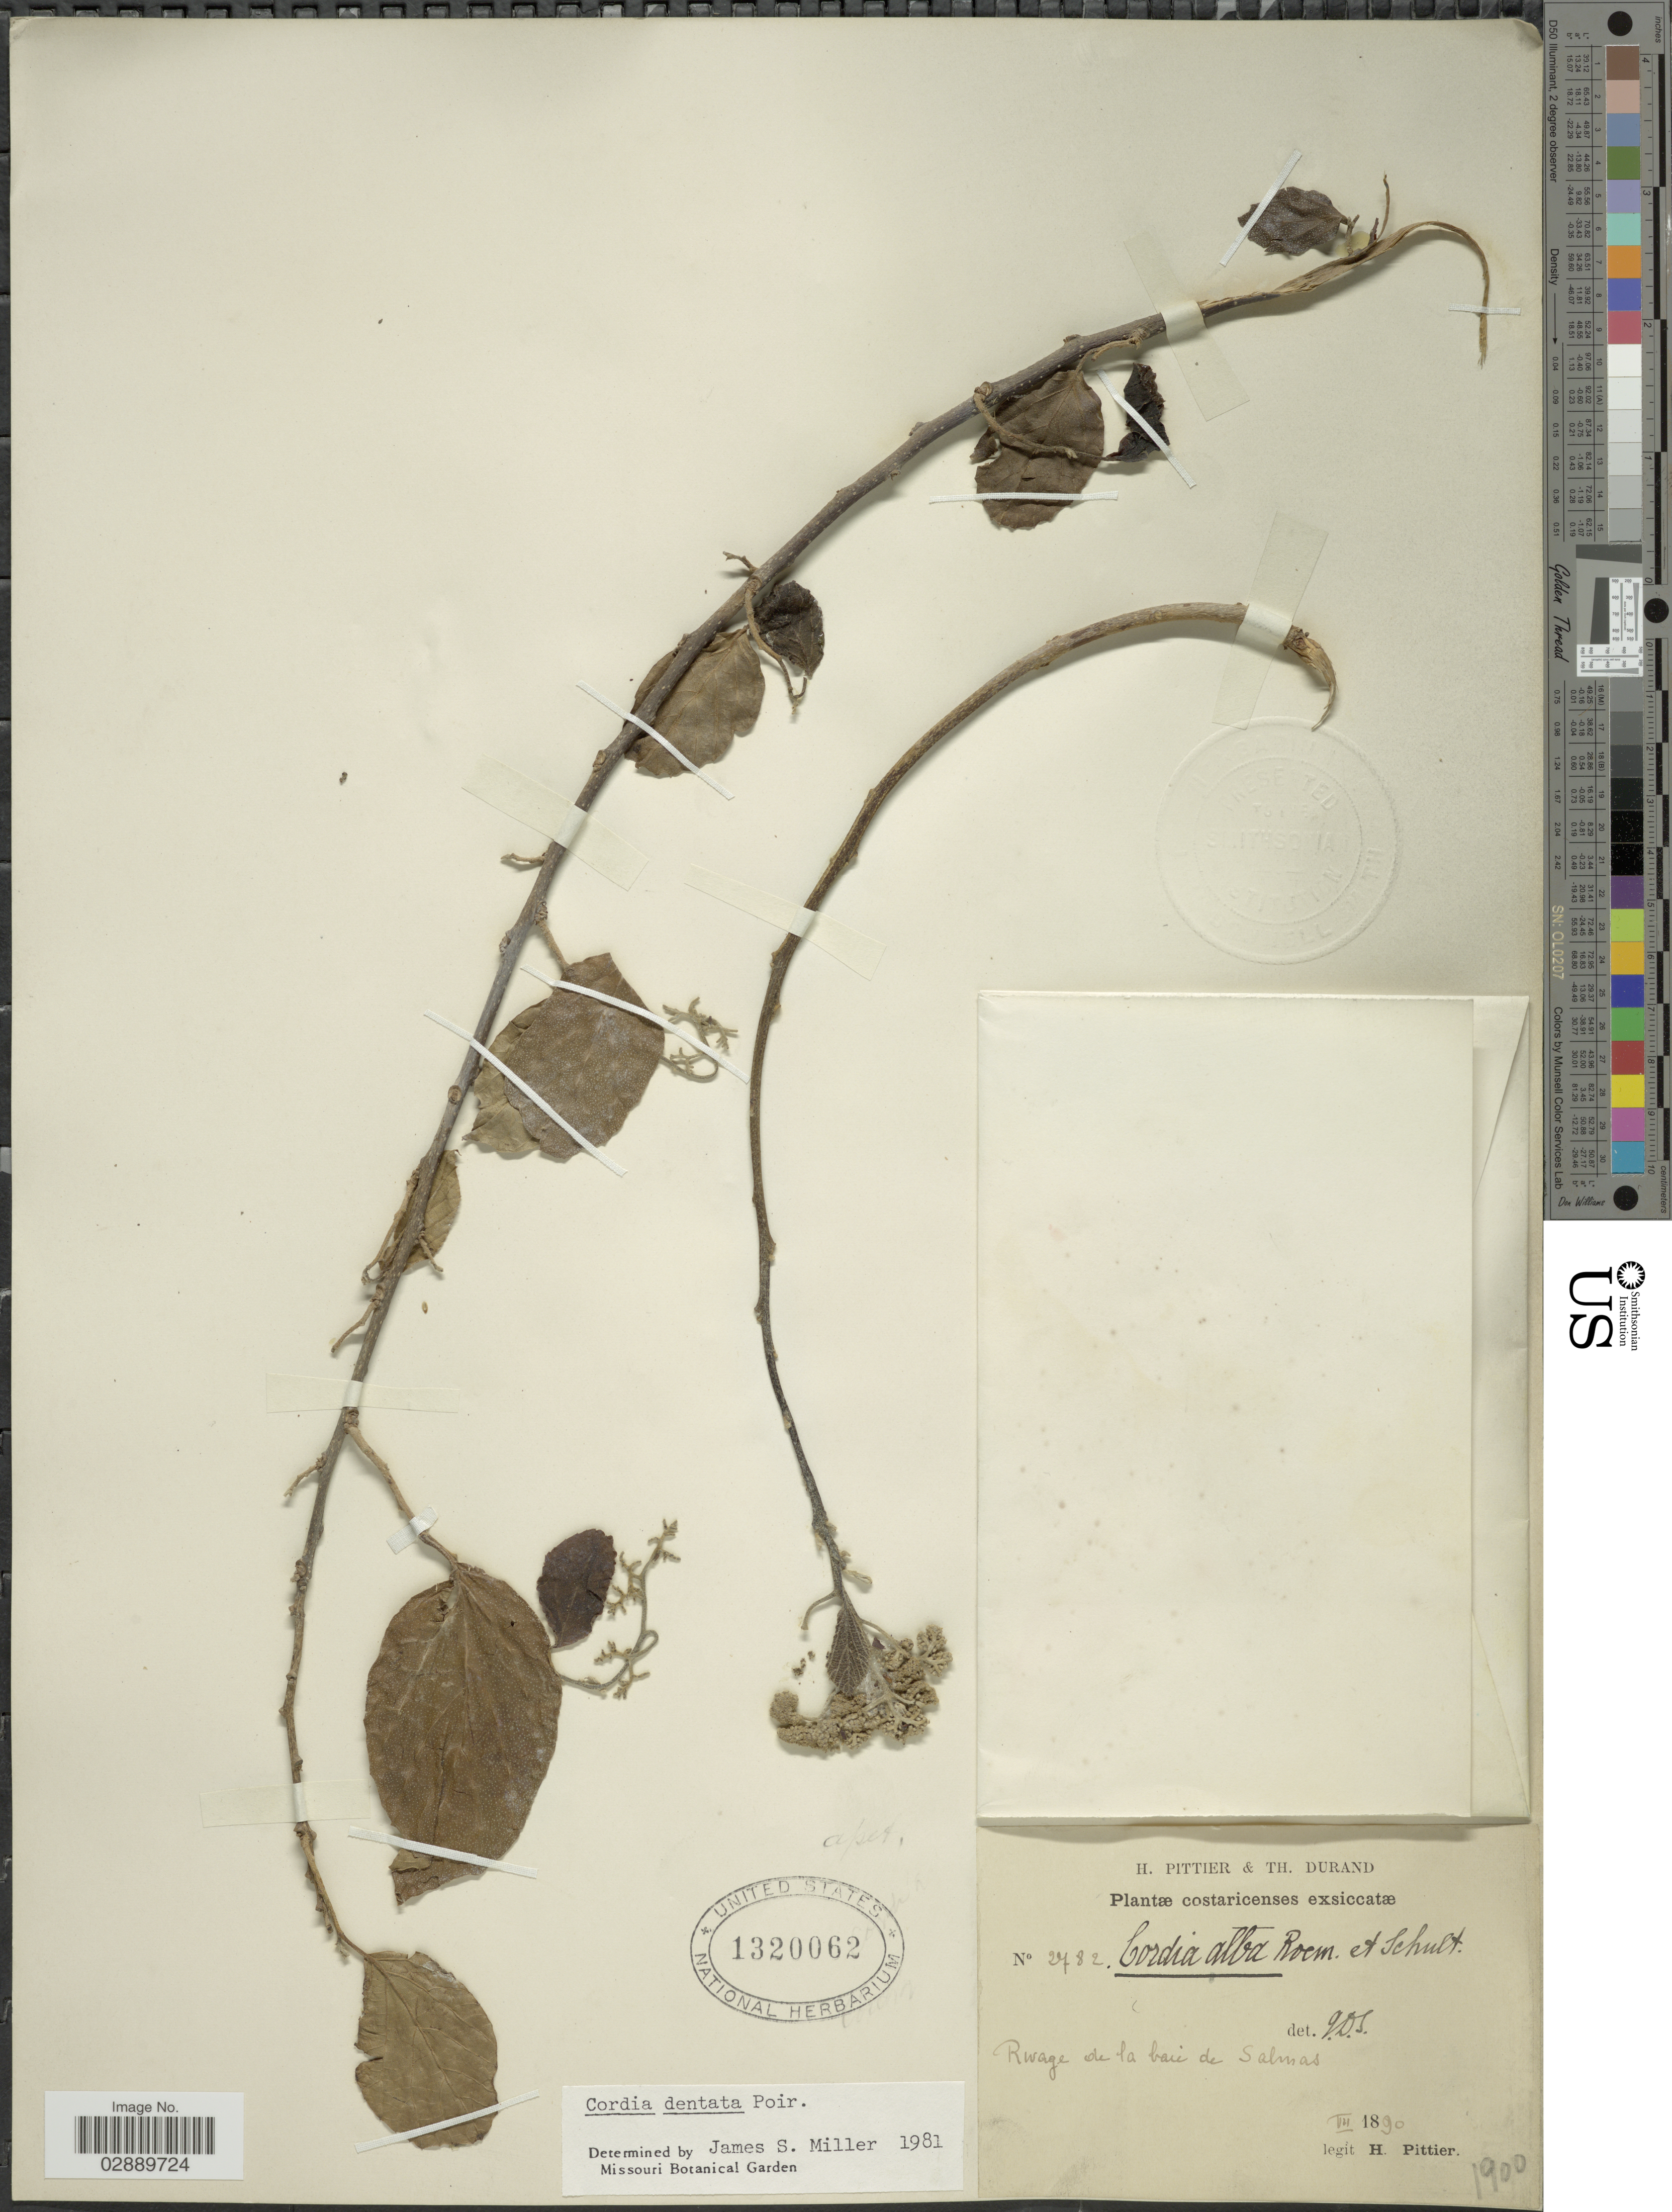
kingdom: Plantae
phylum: Tracheophyta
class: Magnoliopsida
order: Boraginales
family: Cordiaceae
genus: Cordia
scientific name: Cordia dentata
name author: Poir.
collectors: H. F. Pittier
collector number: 2782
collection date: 1890-07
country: Costa Rica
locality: Rwage de la baie de Salinas.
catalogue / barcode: US 1320062